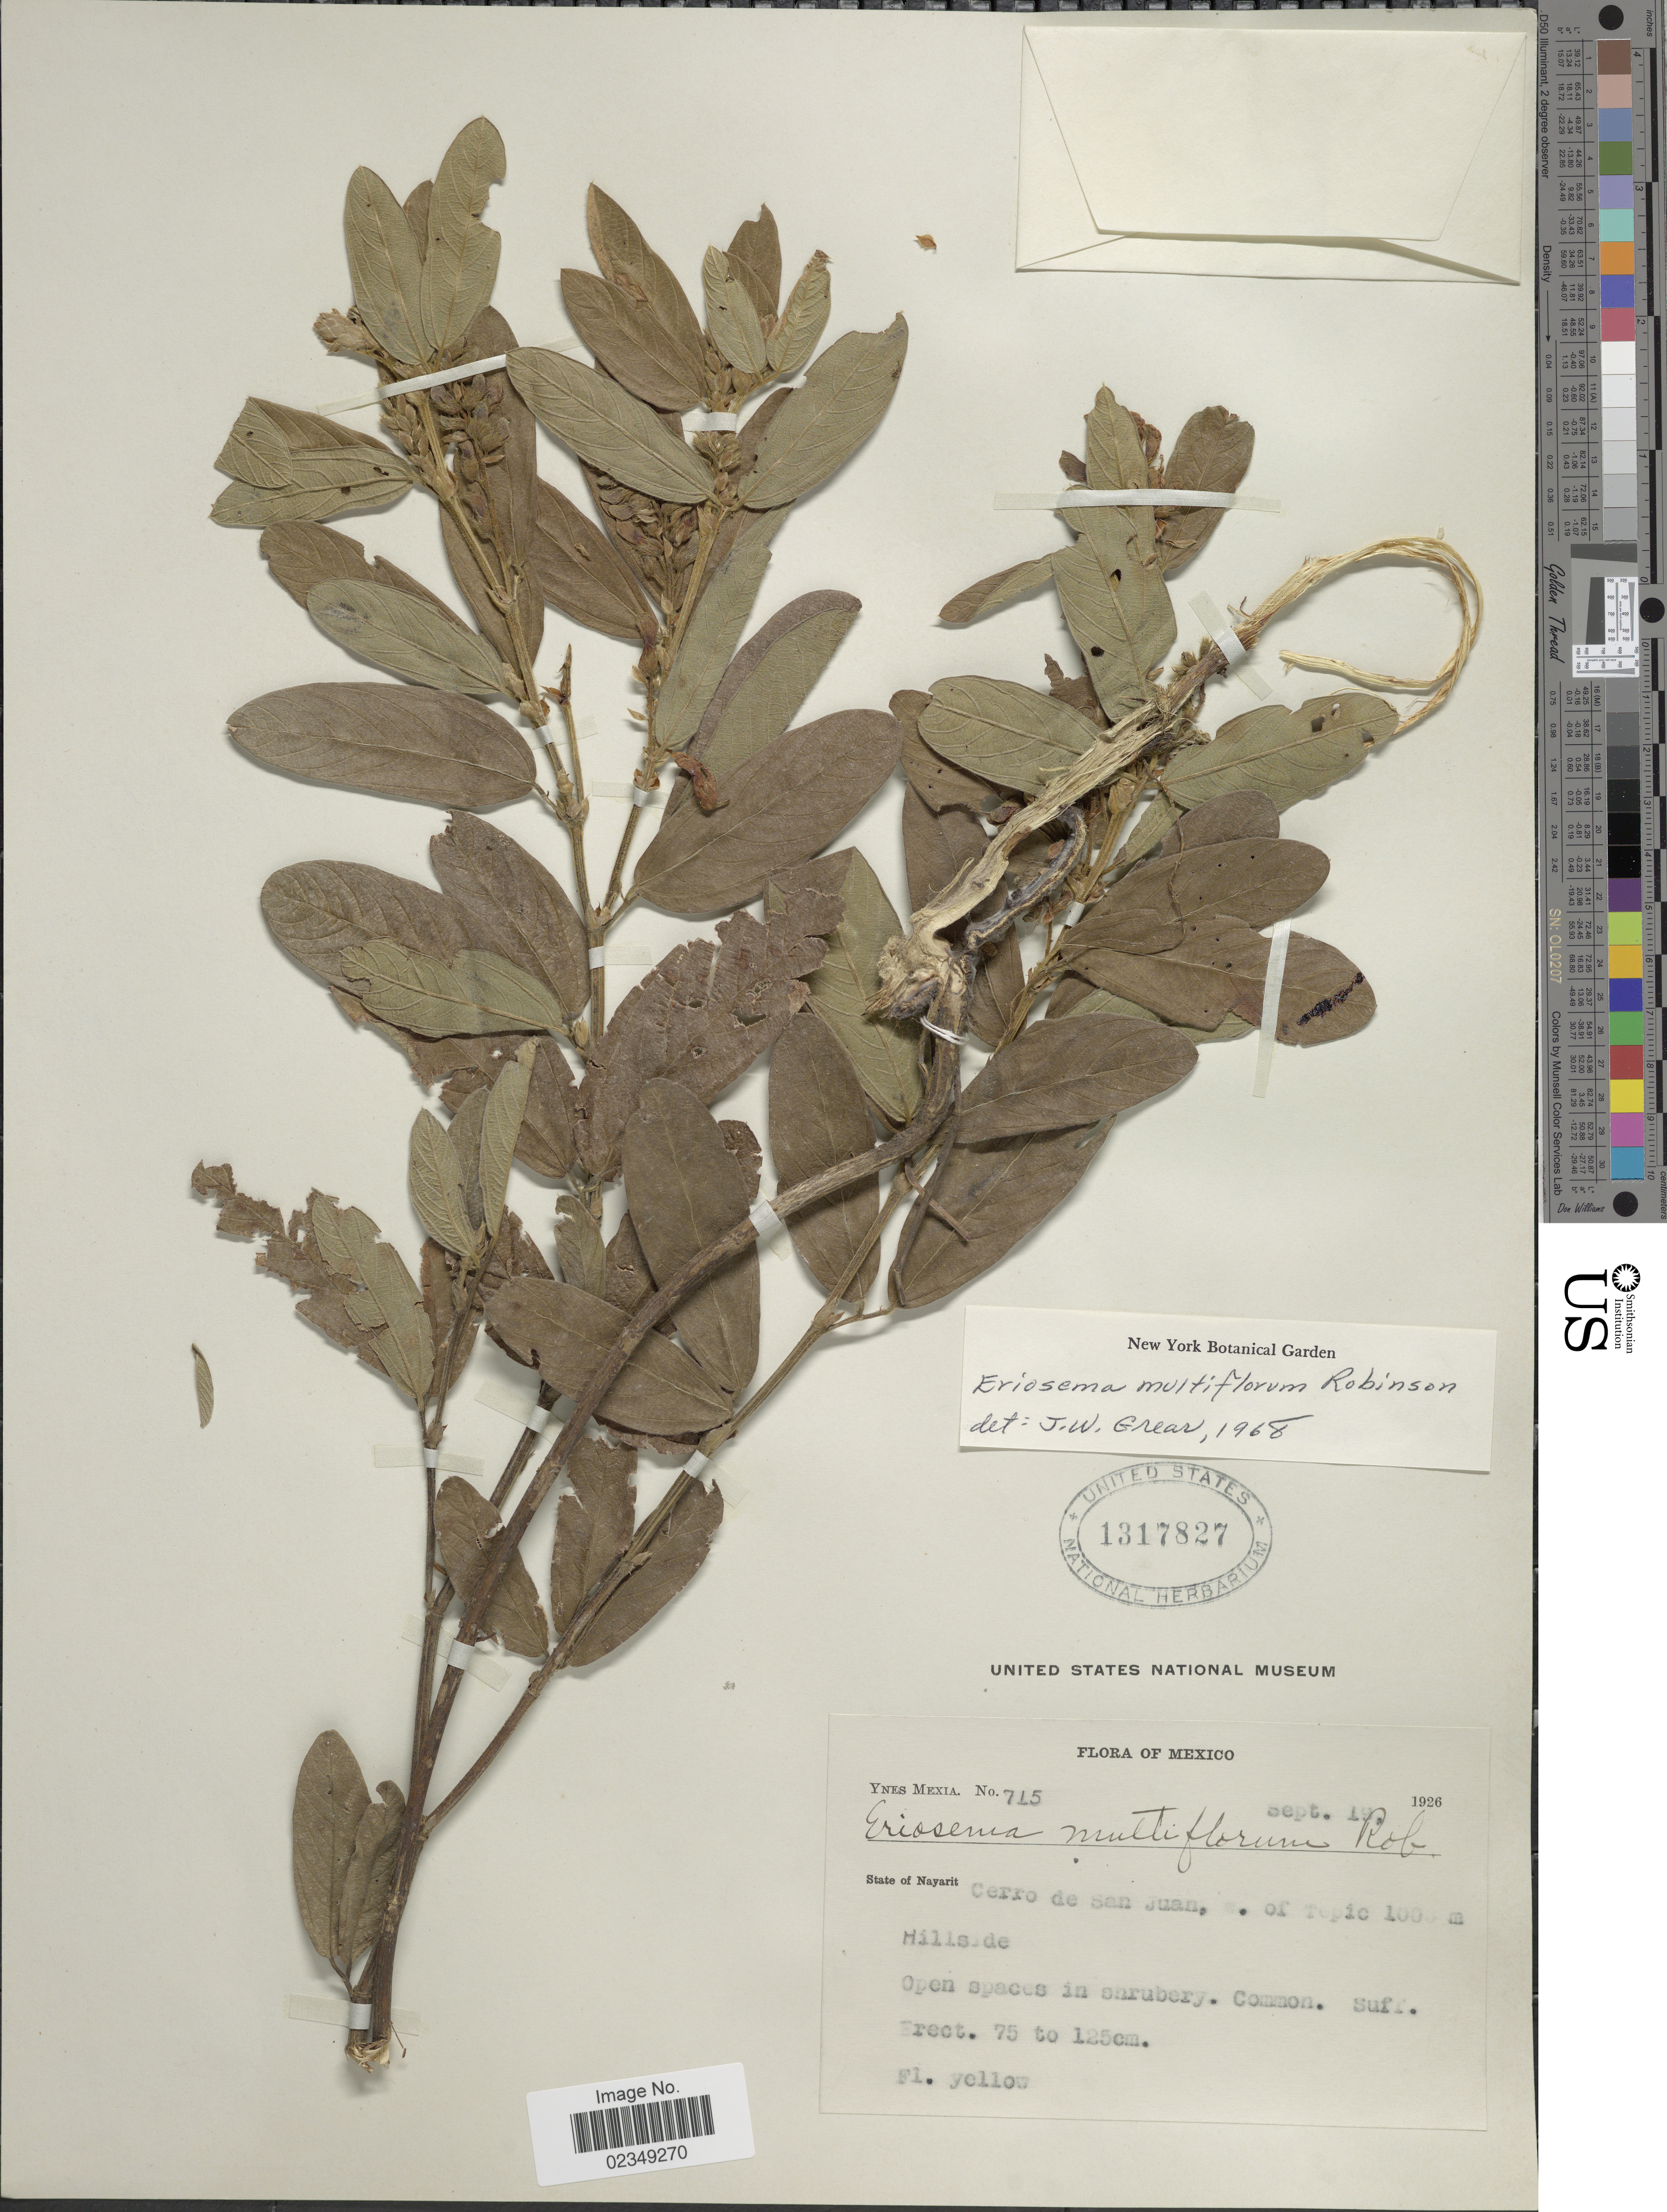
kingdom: Plantae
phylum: Tracheophyta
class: Magnoliopsida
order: Fabales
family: Fabaceae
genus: Eriosema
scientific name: Eriosema multiflorum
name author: B.L. Rob.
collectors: Y. Mexia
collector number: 715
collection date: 1926-09-19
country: Mexico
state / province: Nayarit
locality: Cerro de San Juan, s. of Tepic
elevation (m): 1000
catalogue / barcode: US 1317827